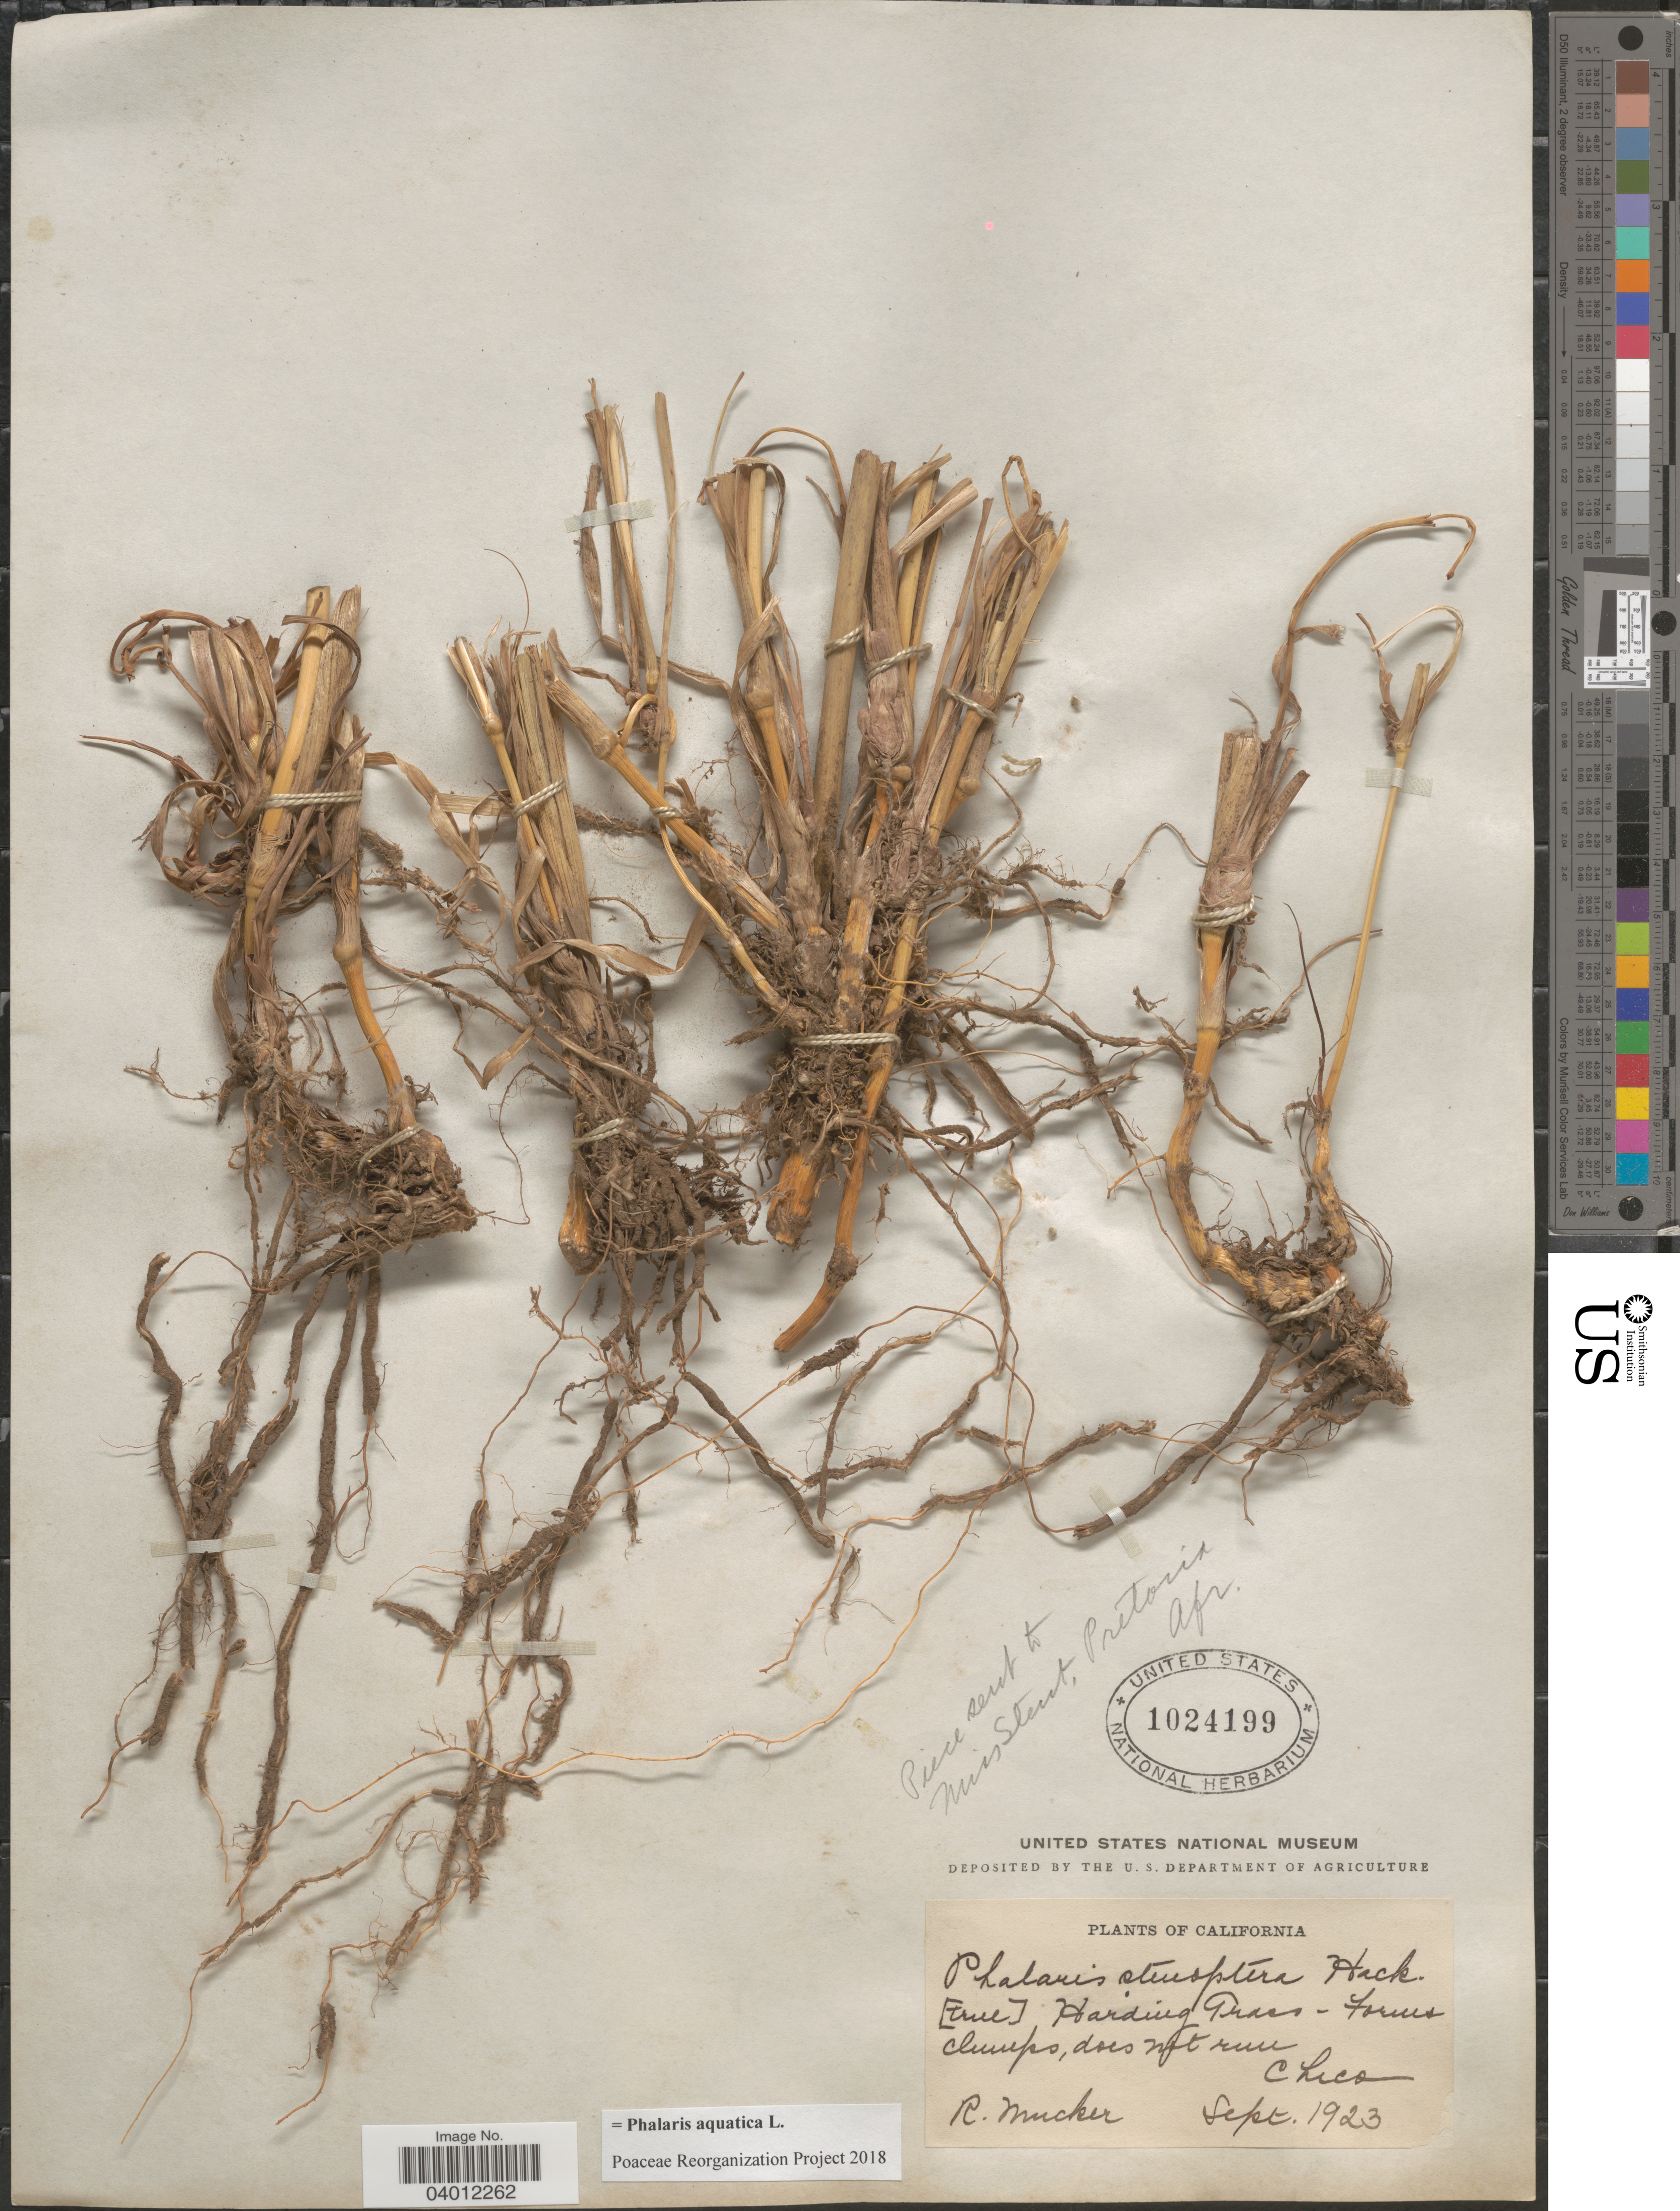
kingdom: Plantae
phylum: Tracheophyta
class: Liliopsida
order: Poales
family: Poaceae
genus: Phalaris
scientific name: Phalaris aquatica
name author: L.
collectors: R. Mucker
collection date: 1923-09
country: United States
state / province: California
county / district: Butte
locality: Chico.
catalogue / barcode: US 1024199